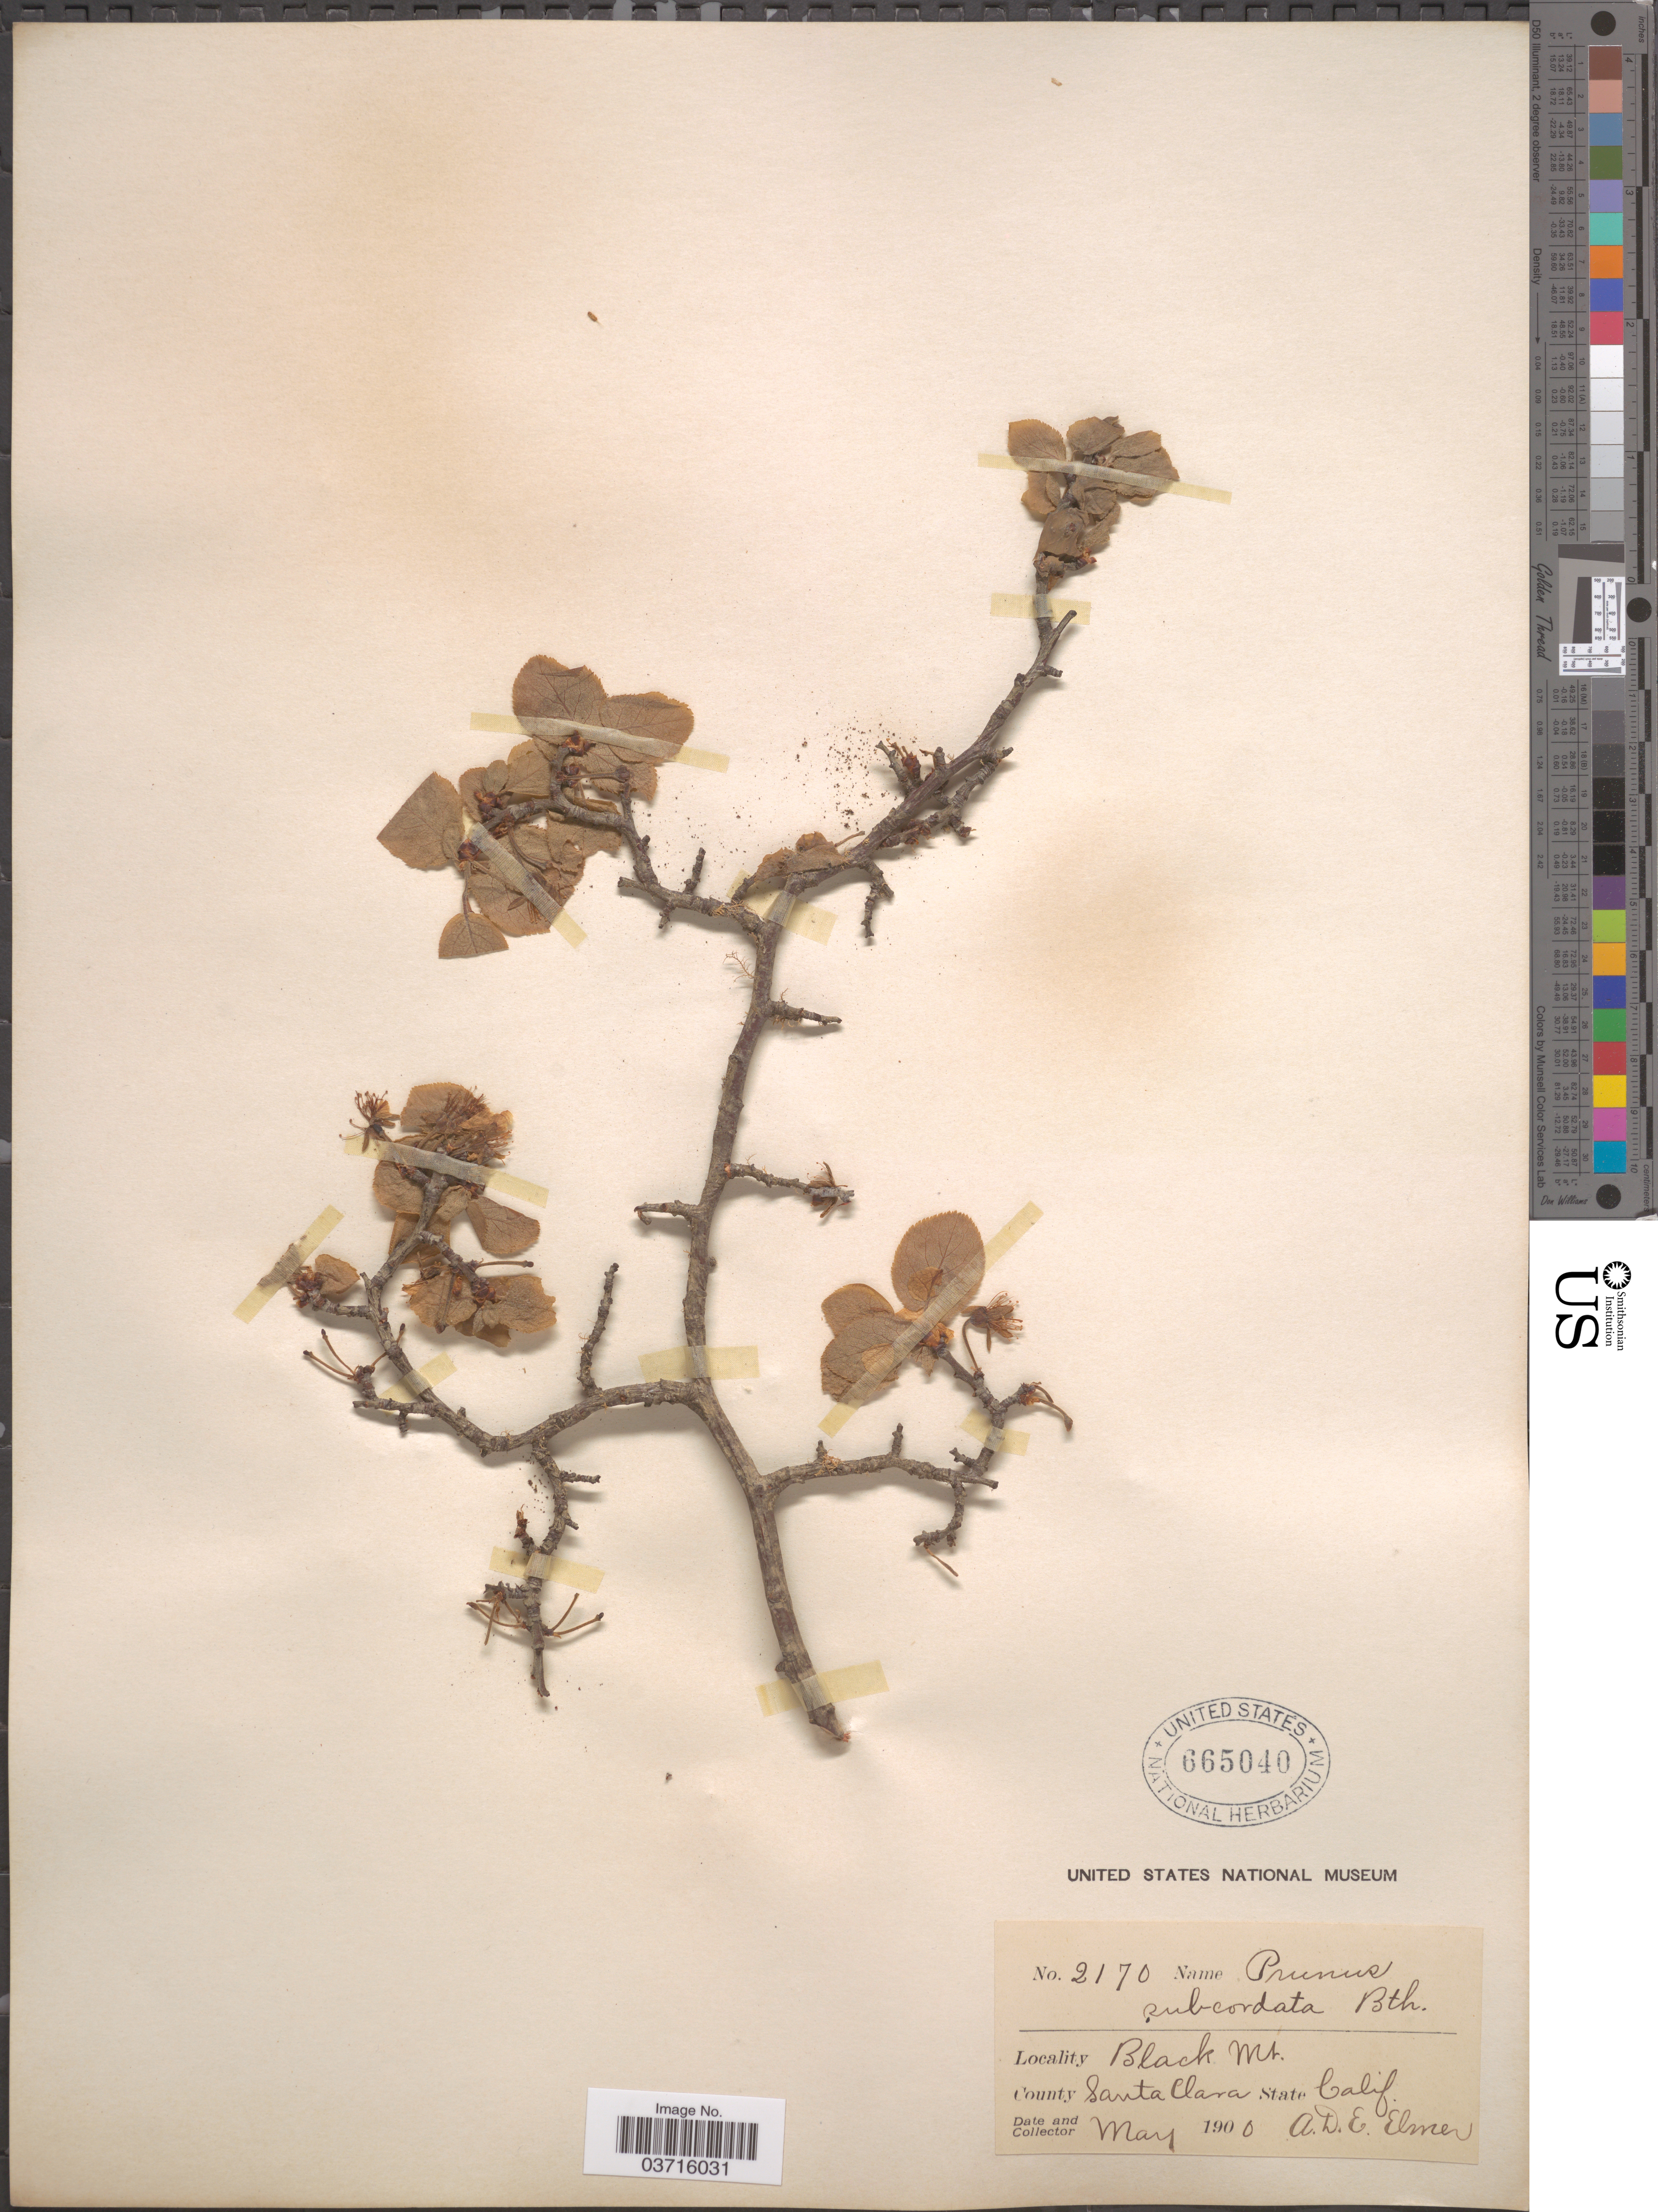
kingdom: Plantae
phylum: Tracheophyta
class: Magnoliopsida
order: Rosales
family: Rosaceae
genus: Prunus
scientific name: Prunus oregana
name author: Greene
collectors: A. D. E. Elmer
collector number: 2170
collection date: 1900-05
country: United States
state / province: California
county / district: Santa Clara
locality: Black Mt. County Santa Clara.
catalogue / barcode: US 665040